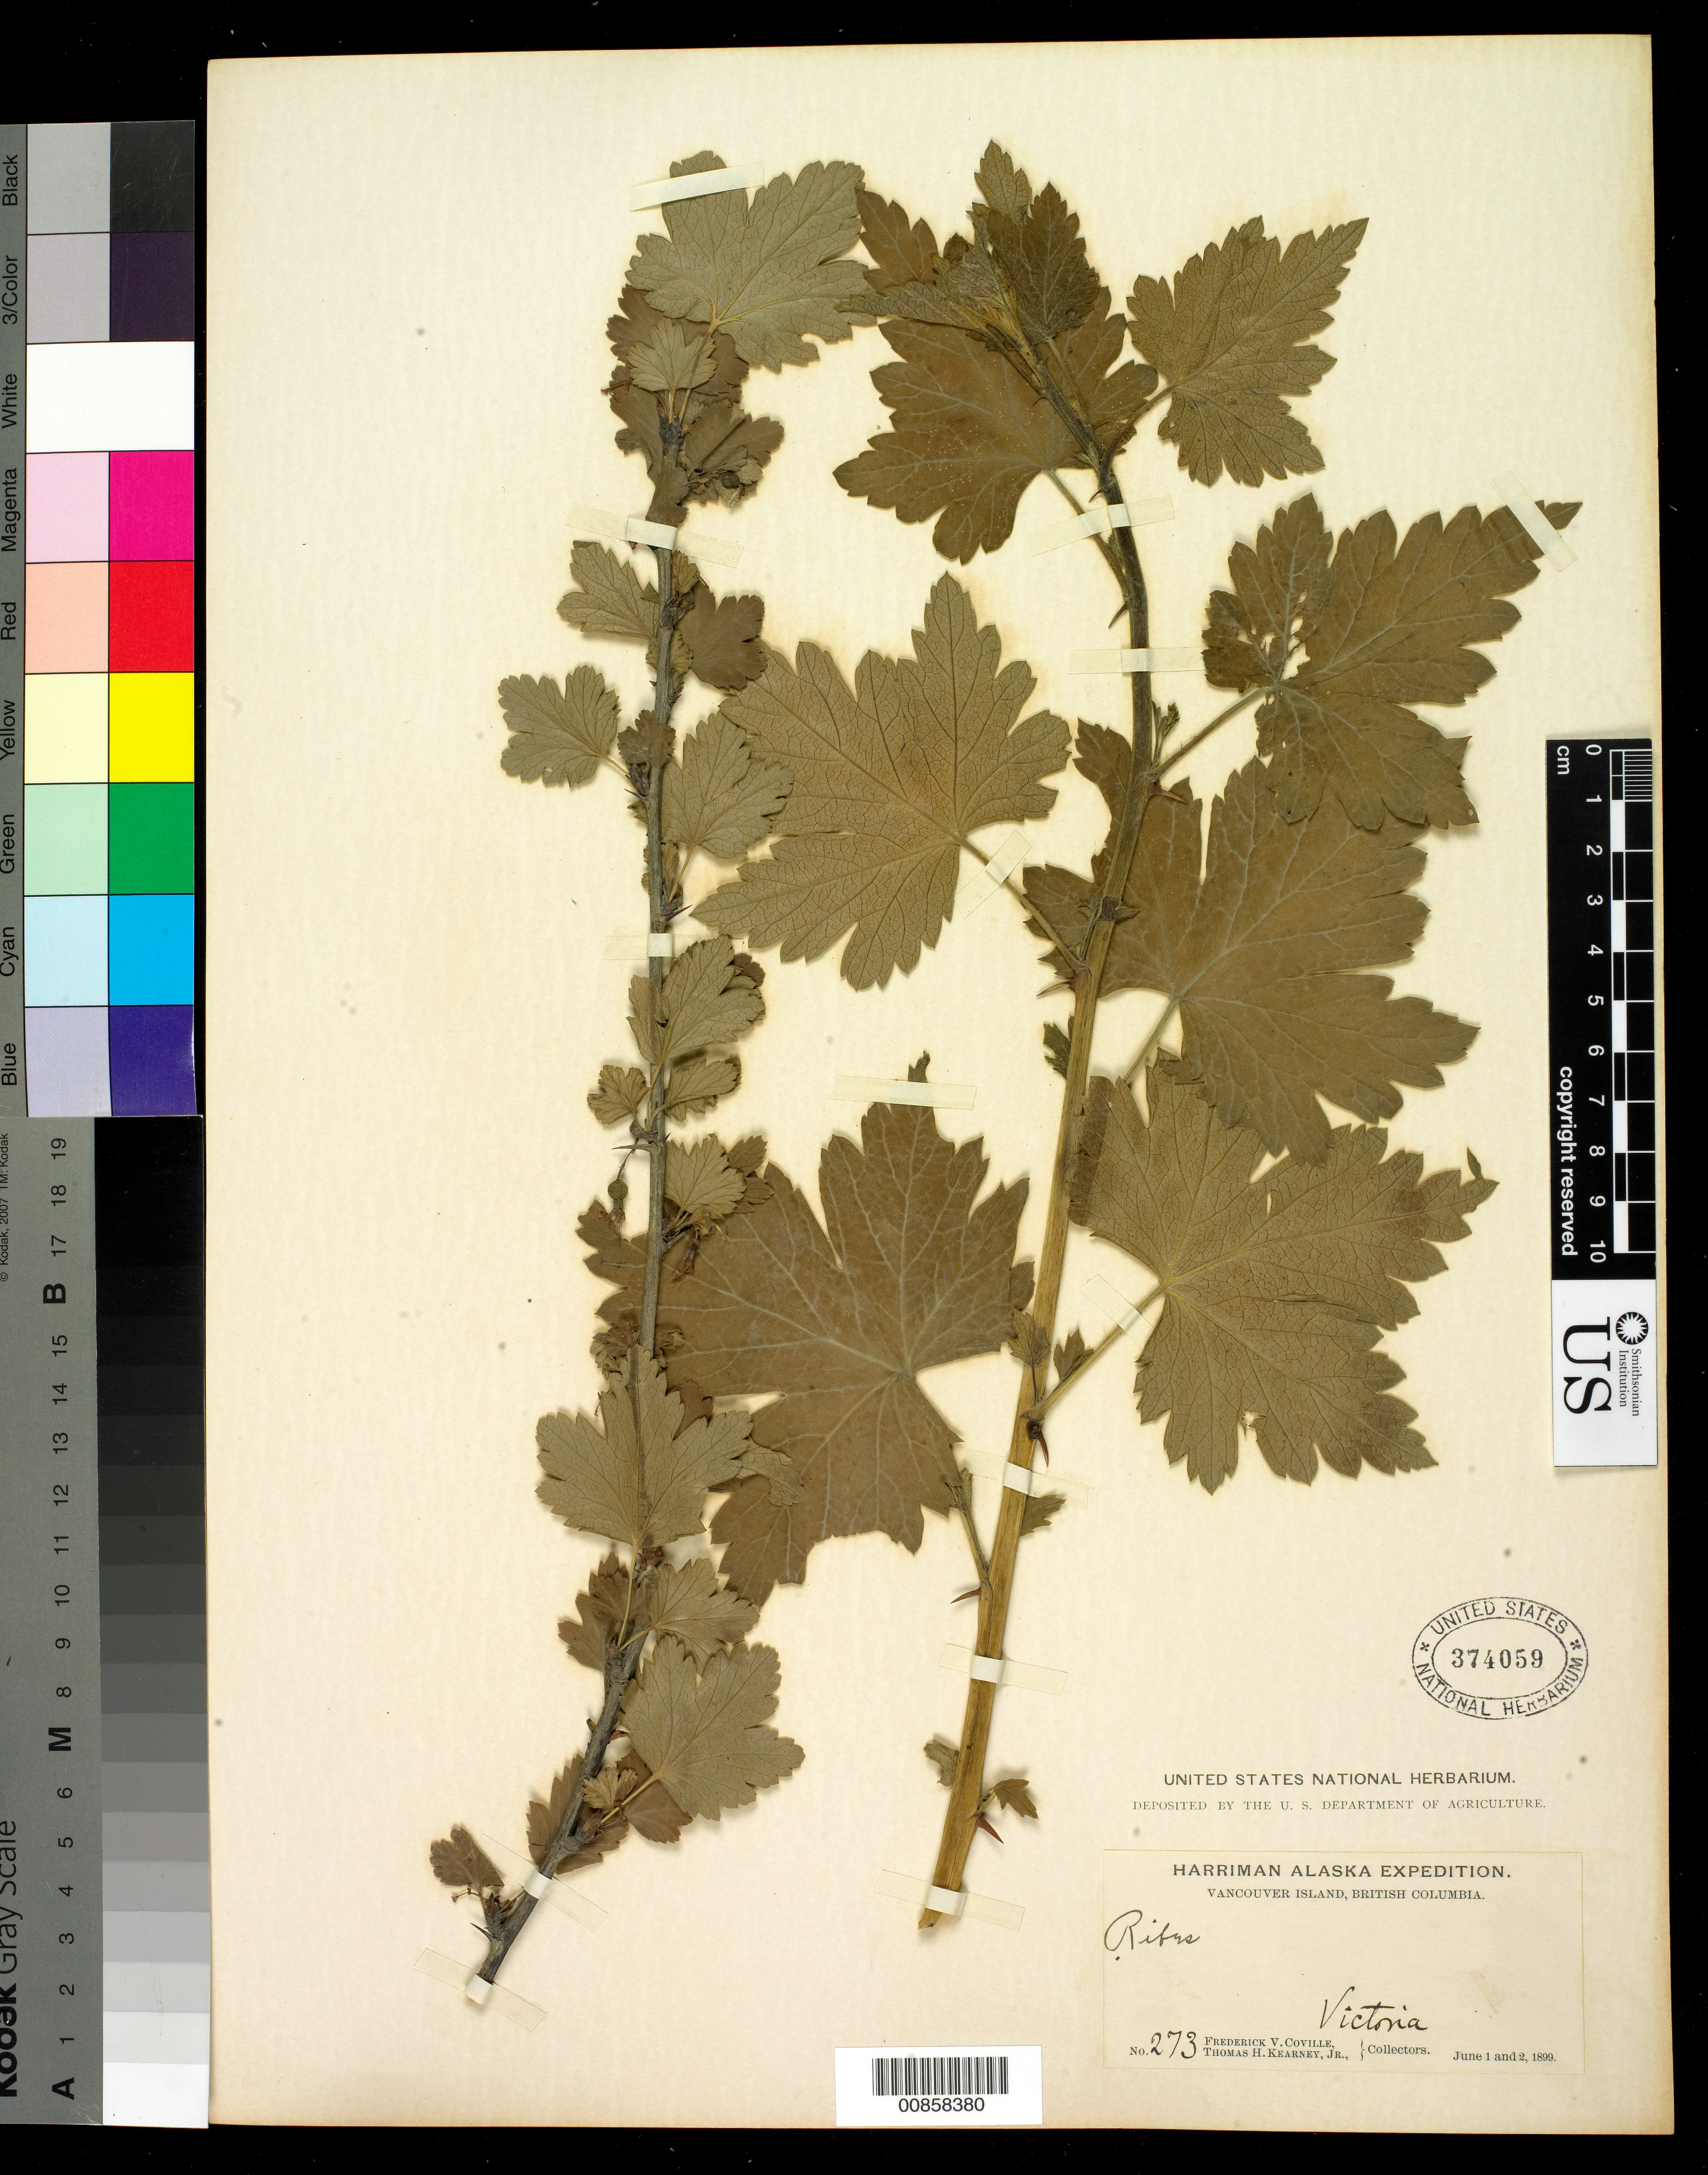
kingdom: Plantae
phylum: Tracheophyta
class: Magnoliopsida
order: Saxifragales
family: Grossulariaceae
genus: Ribes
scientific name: Ribes sp.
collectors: F. V. Coville & T. H. Kearney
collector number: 273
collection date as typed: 01 Jun 1899 to 02 Jun 1899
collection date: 1899-06-01/1899-06-02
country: Canada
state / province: British Columbia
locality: Vancouver Island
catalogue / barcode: US 374059